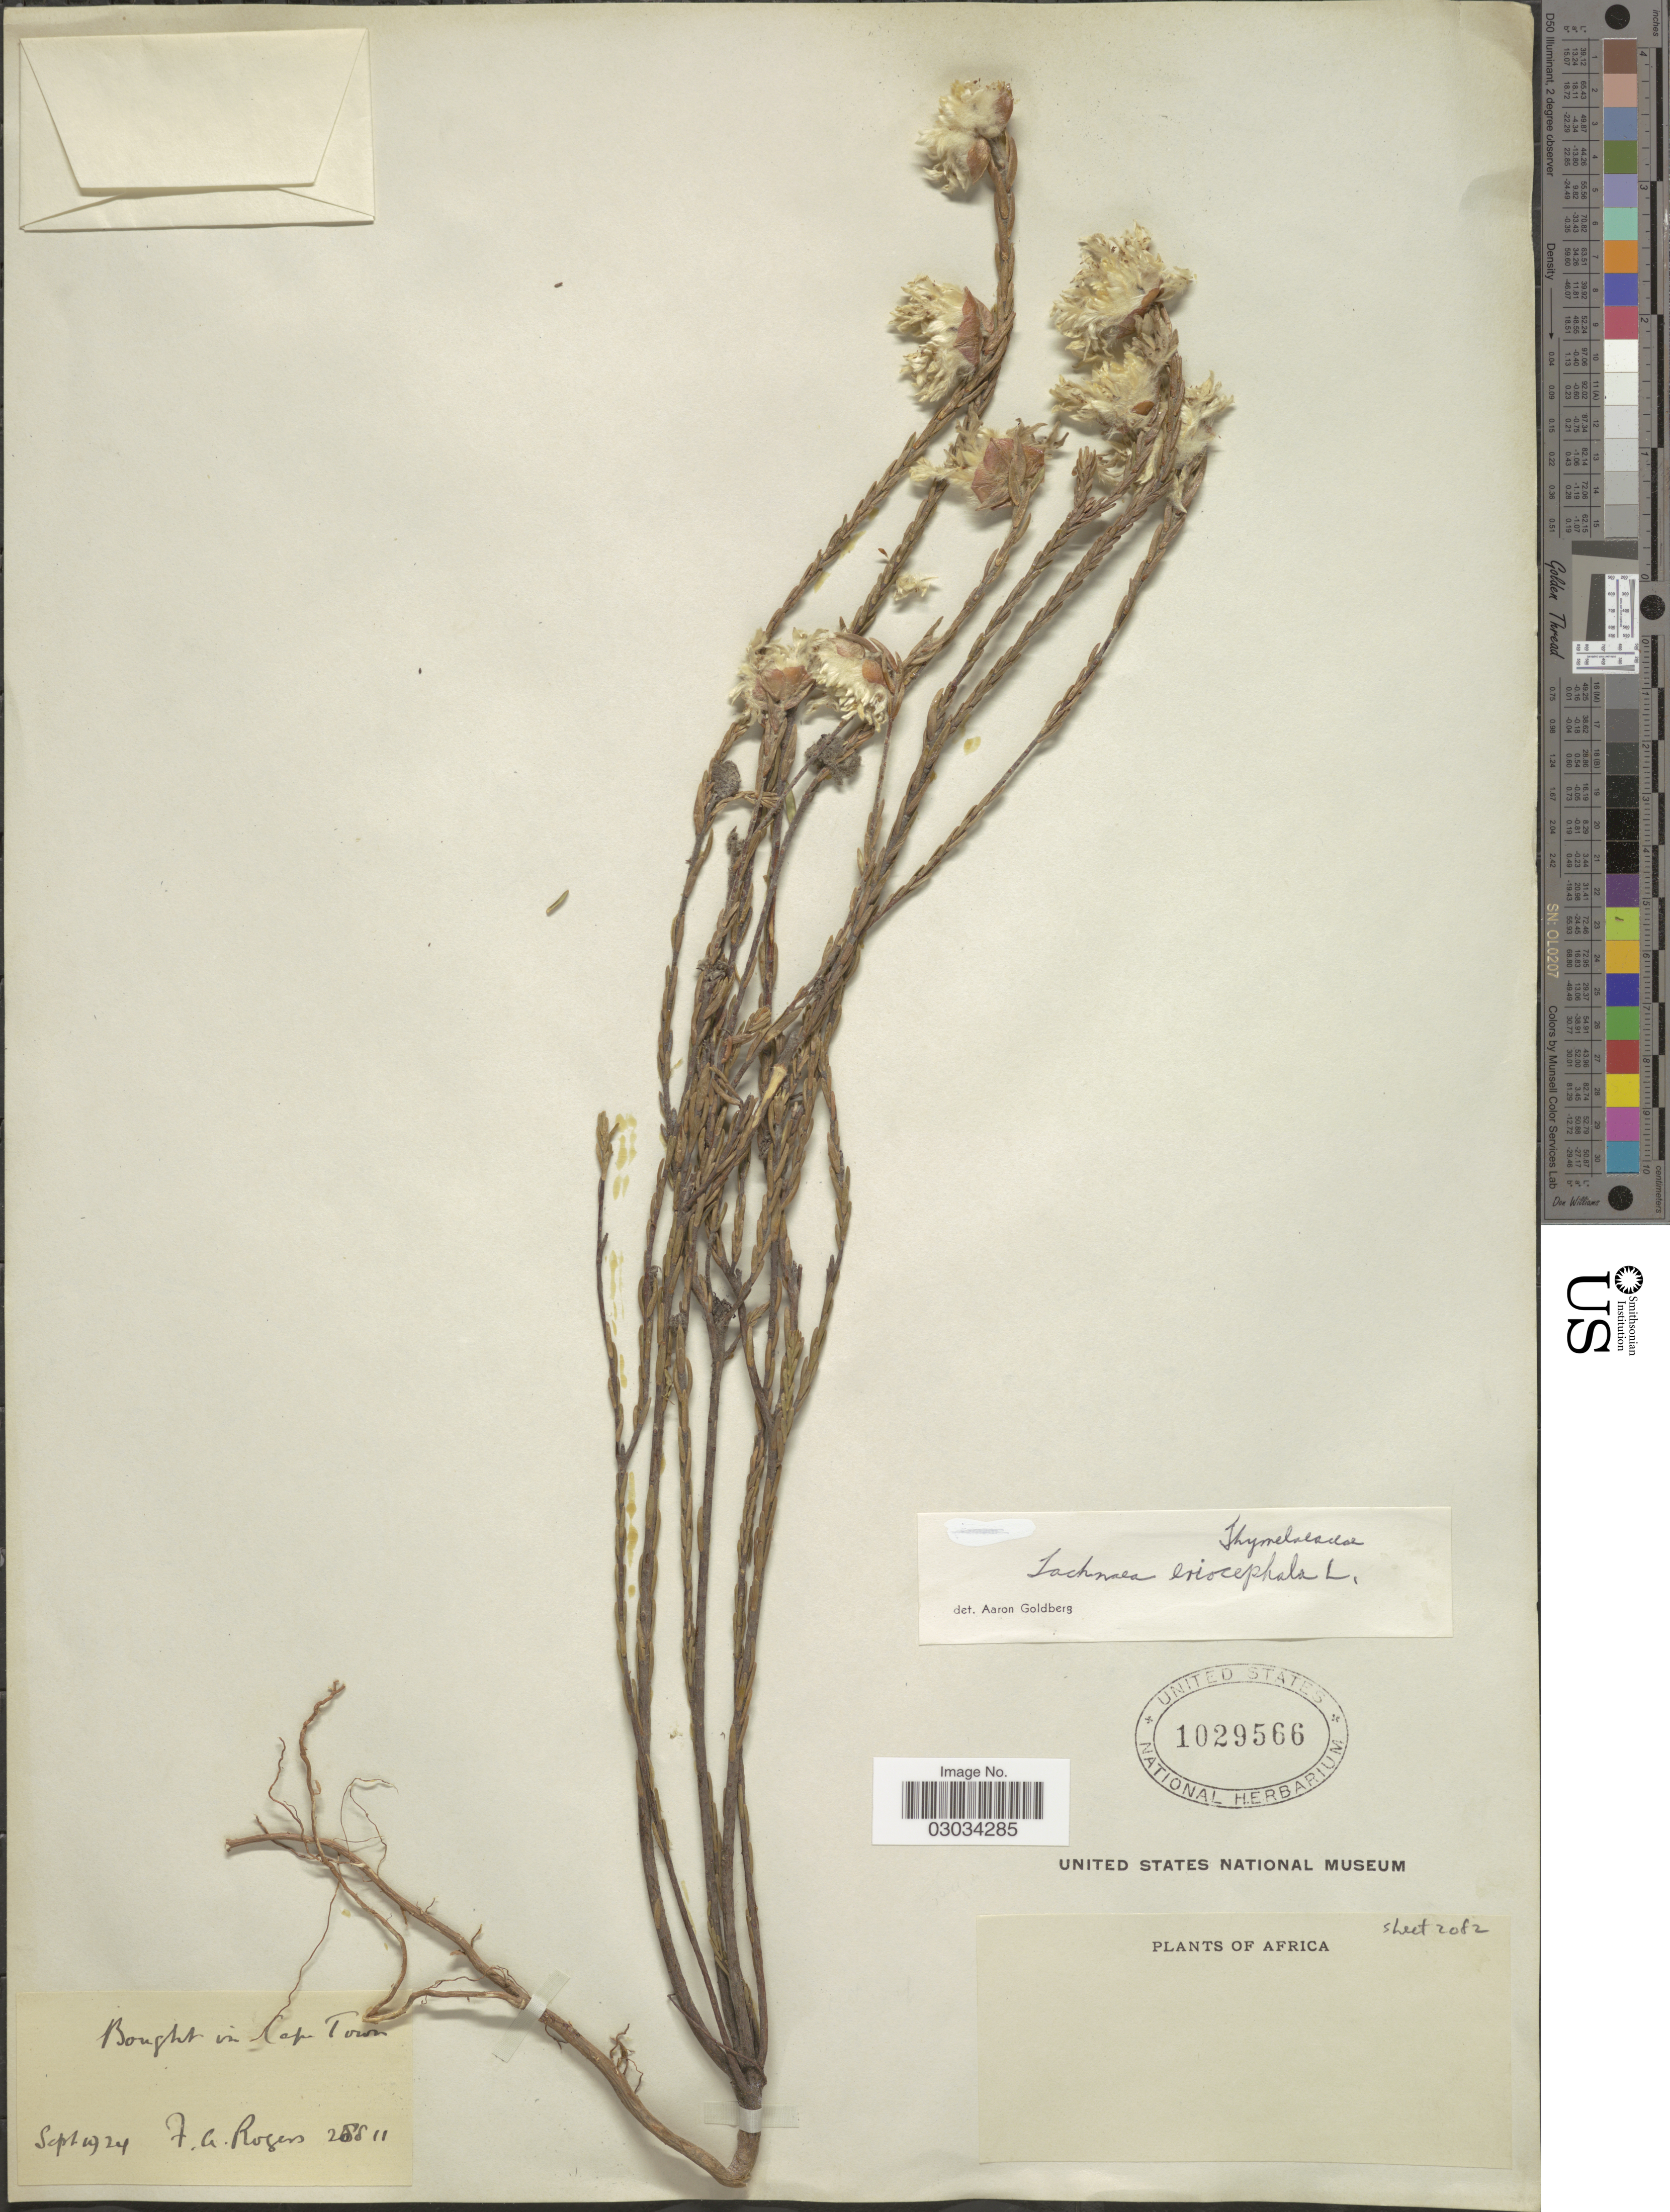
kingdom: Plantae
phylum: Tracheophyta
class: Magnoliopsida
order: Malvales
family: Thymelaeaceae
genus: Lachnaea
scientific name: Lachnaea eriocephala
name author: L.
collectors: F. A. Rogers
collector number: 28811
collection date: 1924-09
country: South Africa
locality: Africa. Cape Town.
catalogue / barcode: US 1029566